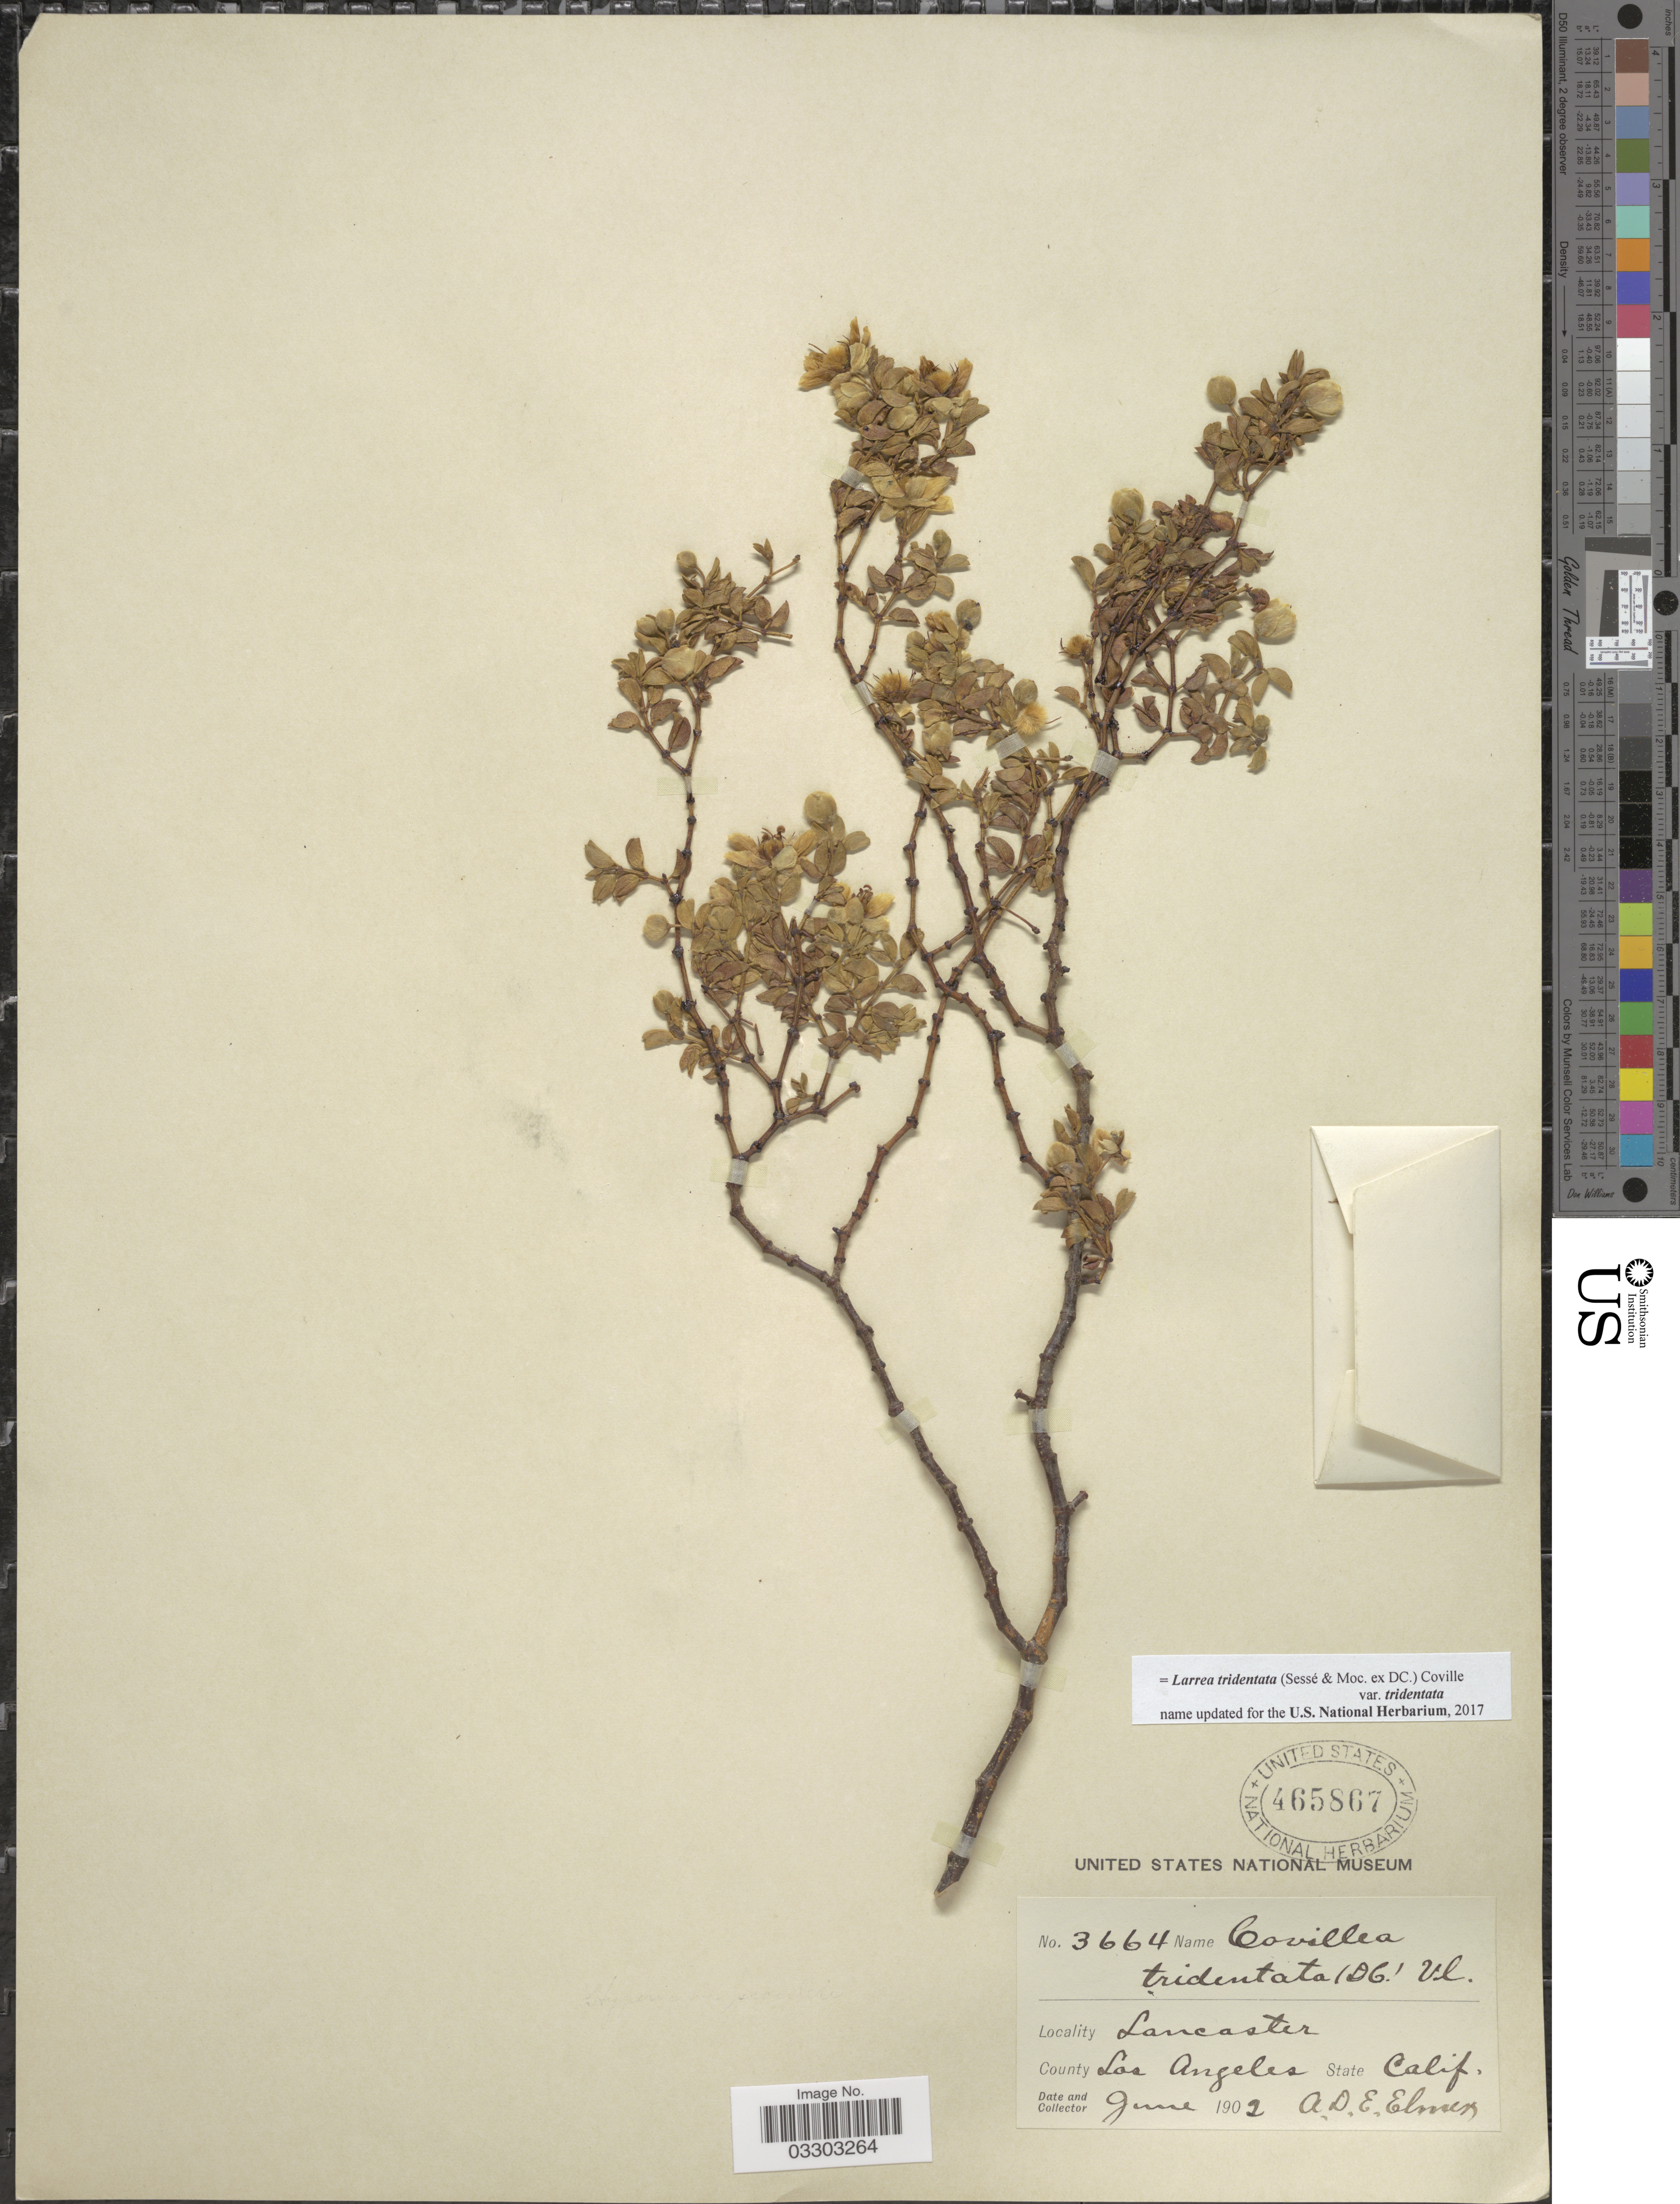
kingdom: Plantae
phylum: Tracheophyta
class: Magnoliopsida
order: Zygophyllales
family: Zygophyllaceae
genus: Larrea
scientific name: Larrea tridentata var. tridentata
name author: (Sessé & Moc. ex DC.) Coville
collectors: A. D. E. Elmer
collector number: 3664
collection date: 1902-06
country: United States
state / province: California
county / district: Los Angeles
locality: Lancaster. County Los Angeles.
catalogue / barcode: US 465867